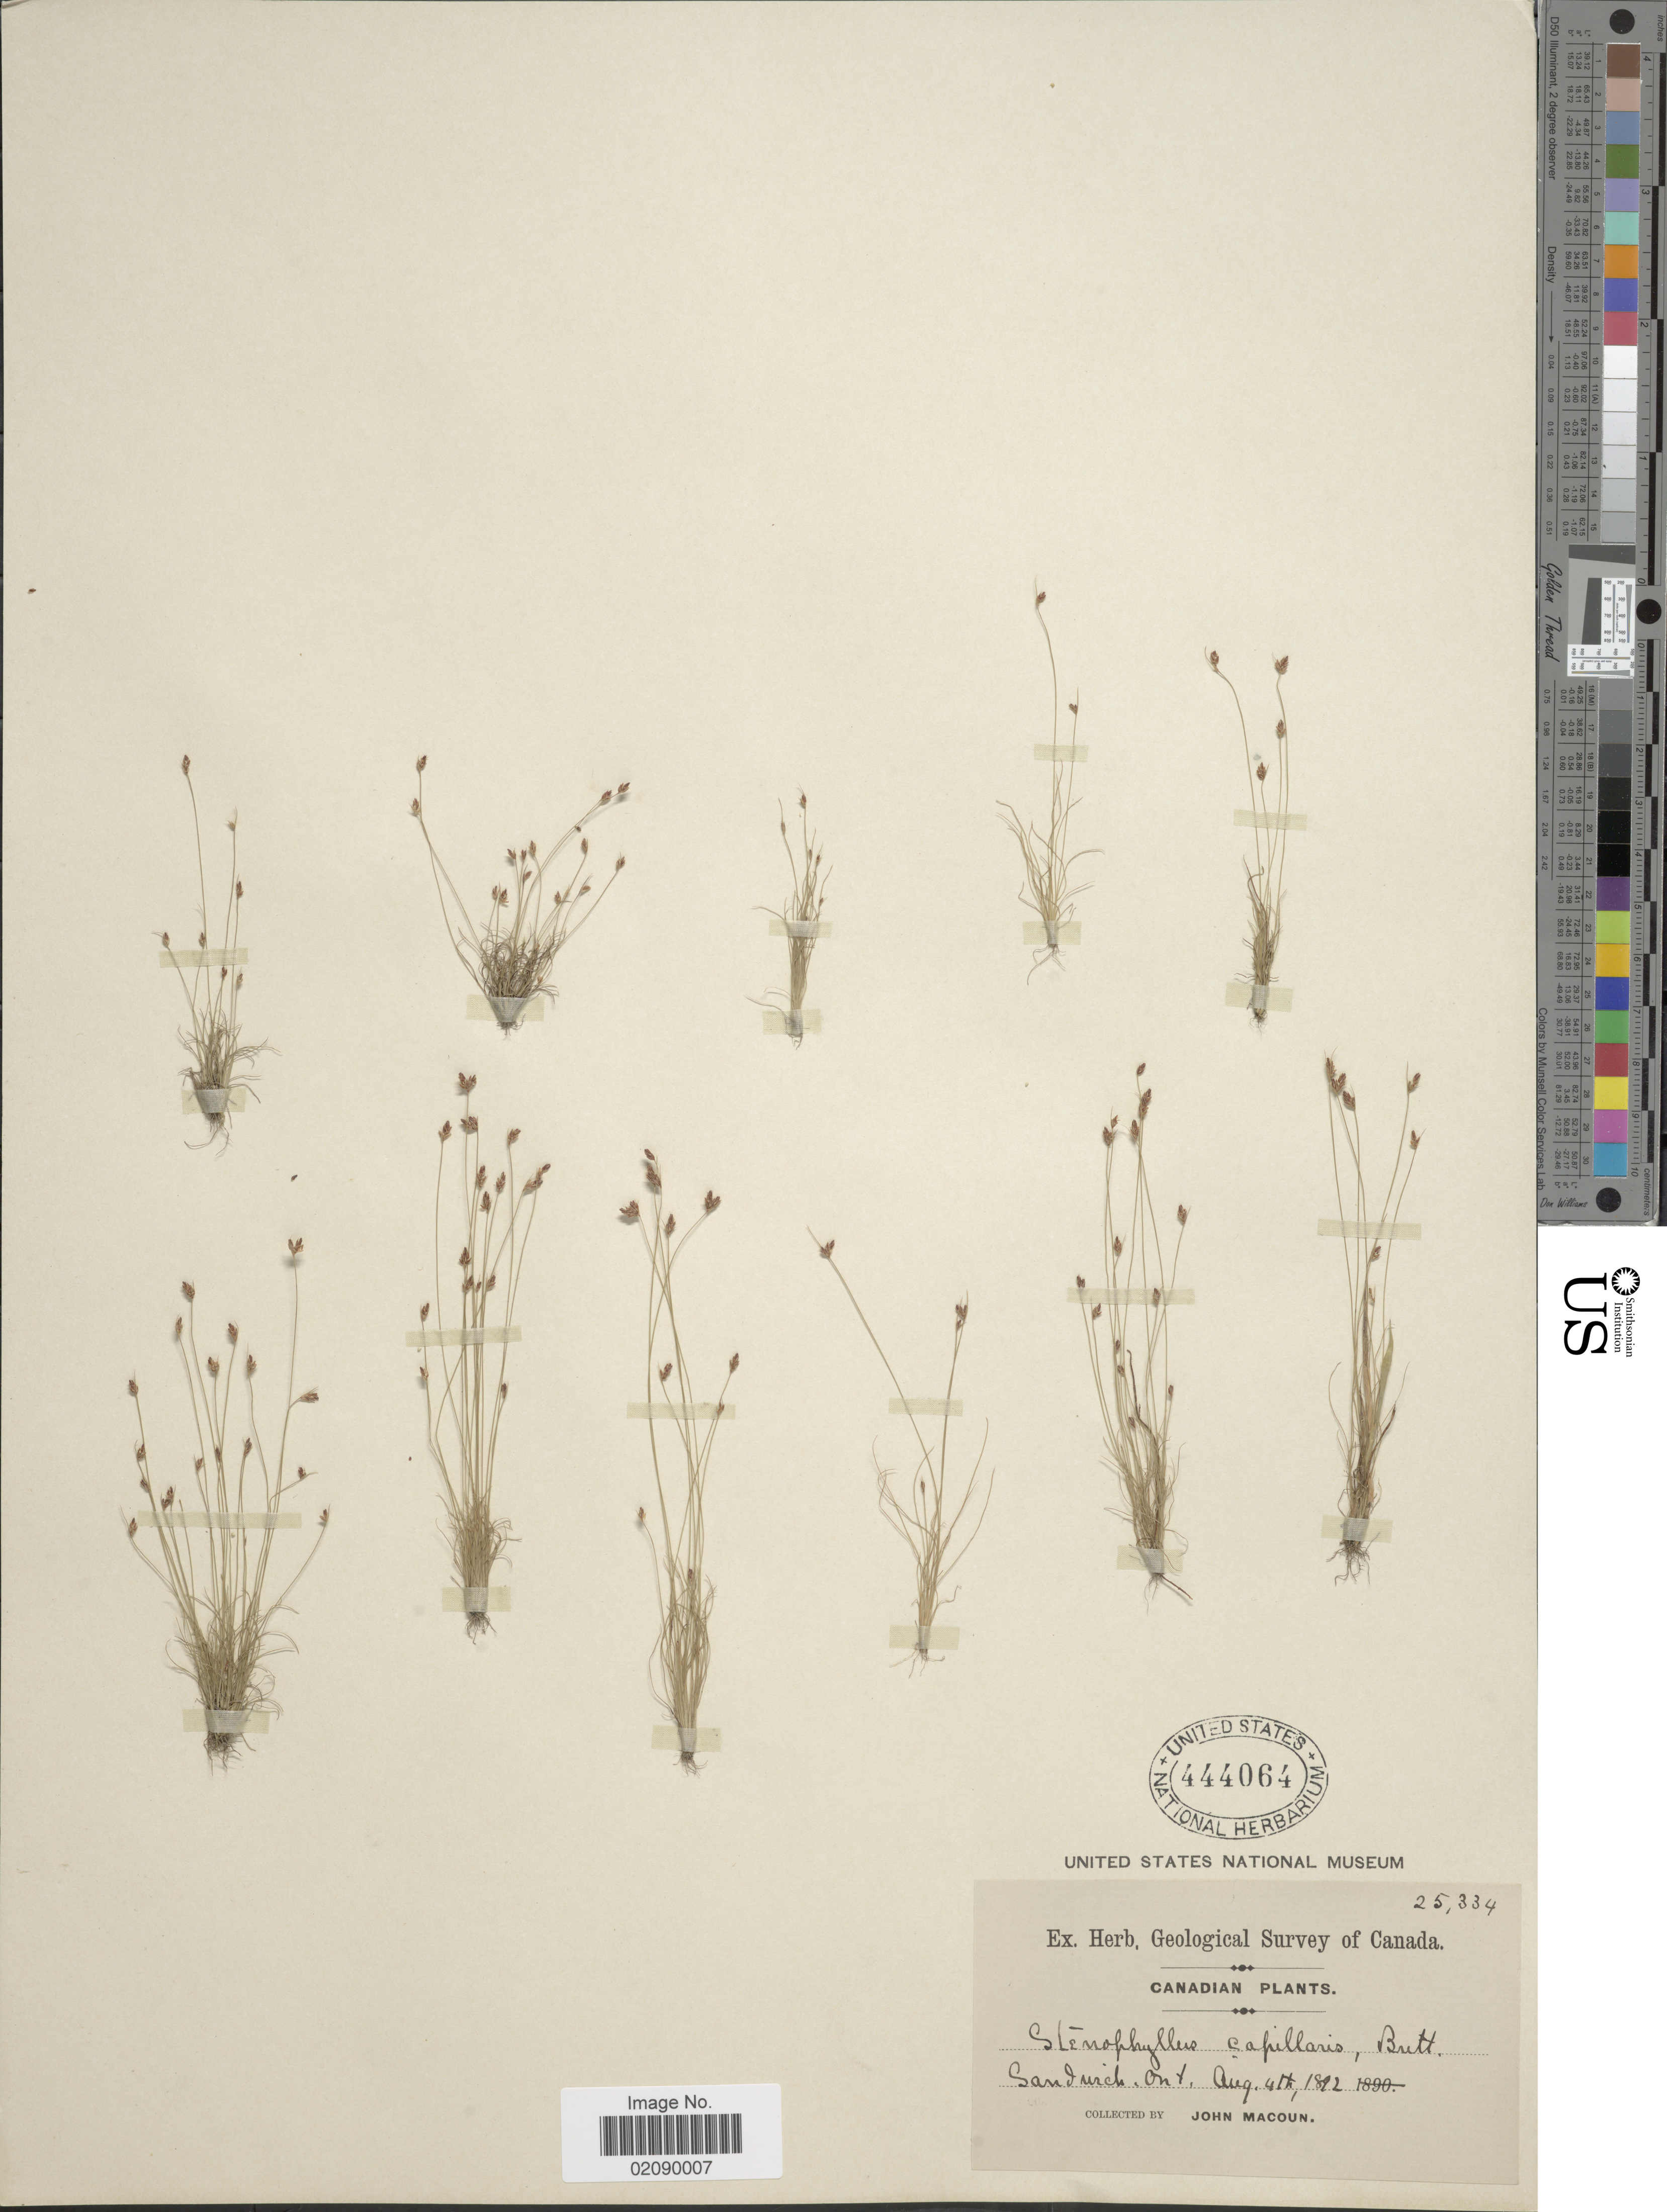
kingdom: Plantae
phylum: Tracheophyta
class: Liliopsida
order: Poales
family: Cyperaceae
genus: Bulbostylis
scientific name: Bulbostylis capillaris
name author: (L.) Kunth ex C.B. Clarke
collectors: J. Macoun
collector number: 25334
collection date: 1892-08-04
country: Canada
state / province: Ontario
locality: Sandwich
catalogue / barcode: US 444064